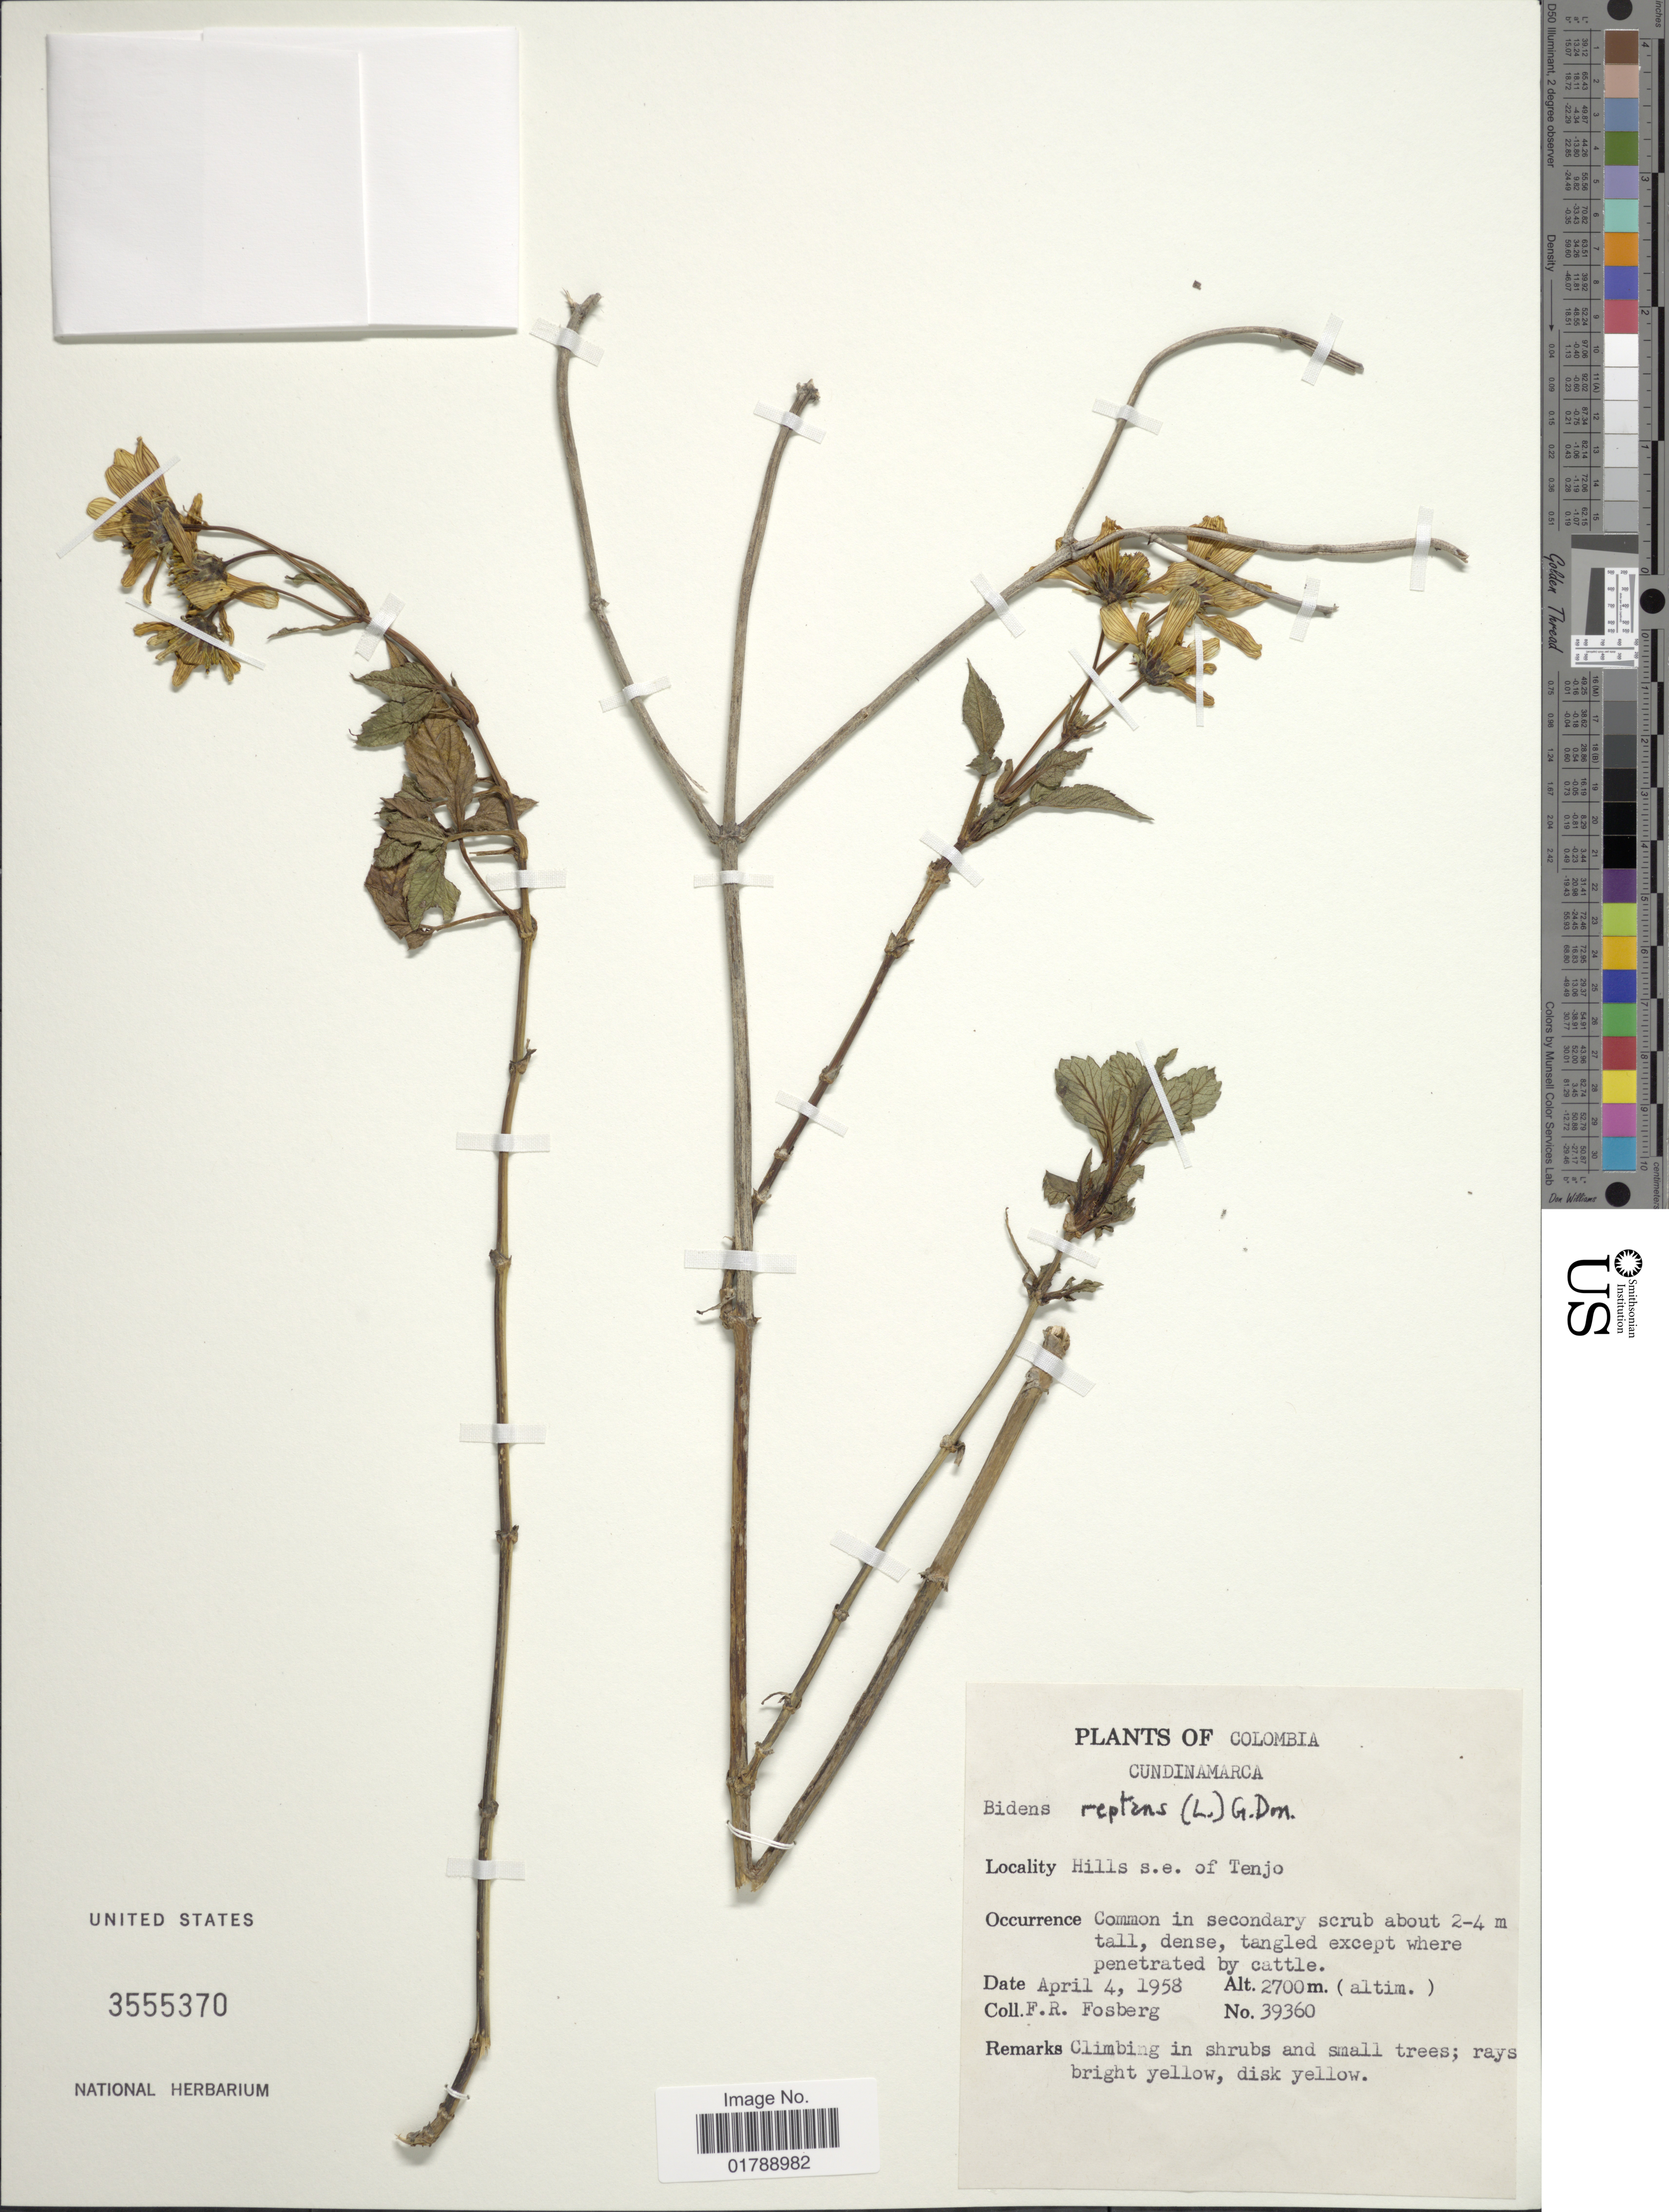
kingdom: Plantae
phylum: Tracheophyta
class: Magnoliopsida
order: Asterales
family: Asteraceae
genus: Bidens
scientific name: Bidens reptans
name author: (L.) G. Don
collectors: F. R. Fosberg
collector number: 39360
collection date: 1958-04-04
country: Colombia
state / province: Cundinamarca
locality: Hills s.e. of Tenjo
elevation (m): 2700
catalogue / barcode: US 3555370